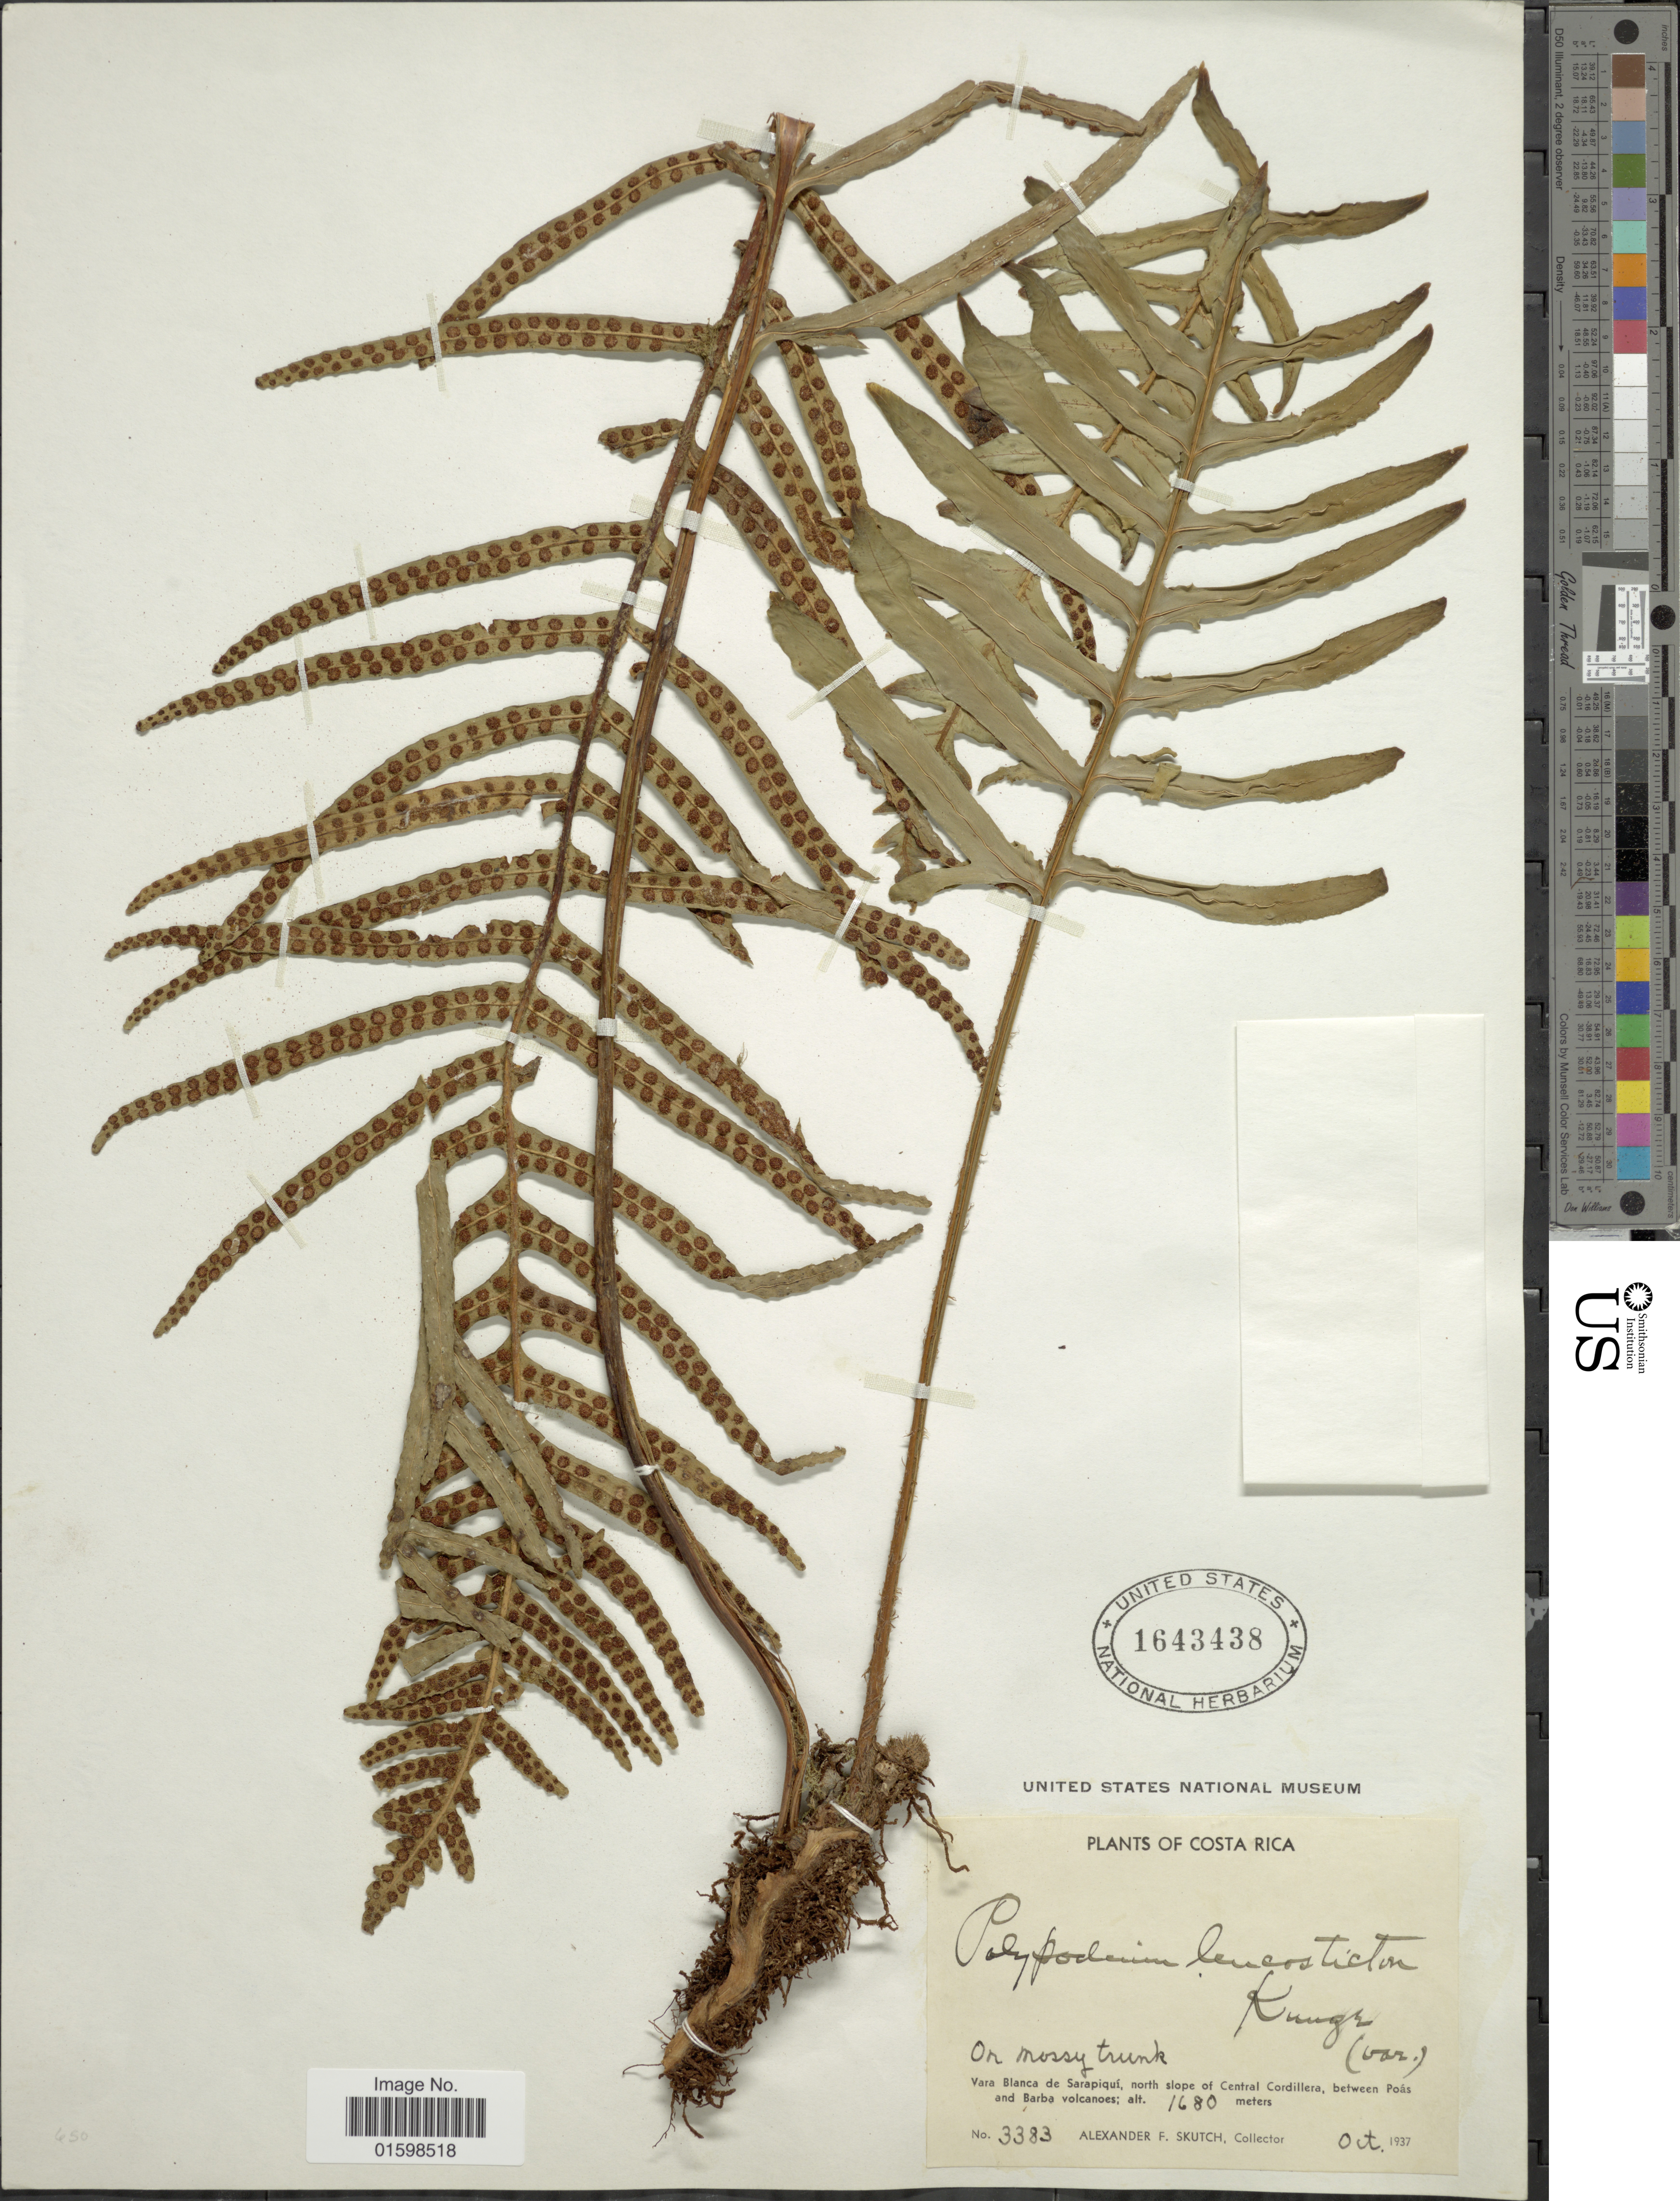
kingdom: Plantae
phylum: Tracheophyta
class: Polypodiopsida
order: Polypodiales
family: Polypodiaceae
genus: Pleopeltis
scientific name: Pleopeltis remota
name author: (Desv.) A.R. Sm.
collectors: A. F. Skutch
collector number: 3383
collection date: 1937-10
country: Costa Rica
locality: On mossy trunk, Vara Blanca de Sarapique, north slope of Central Cordilla, between Poás and Barba volcanoes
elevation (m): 1680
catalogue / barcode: US 1643438